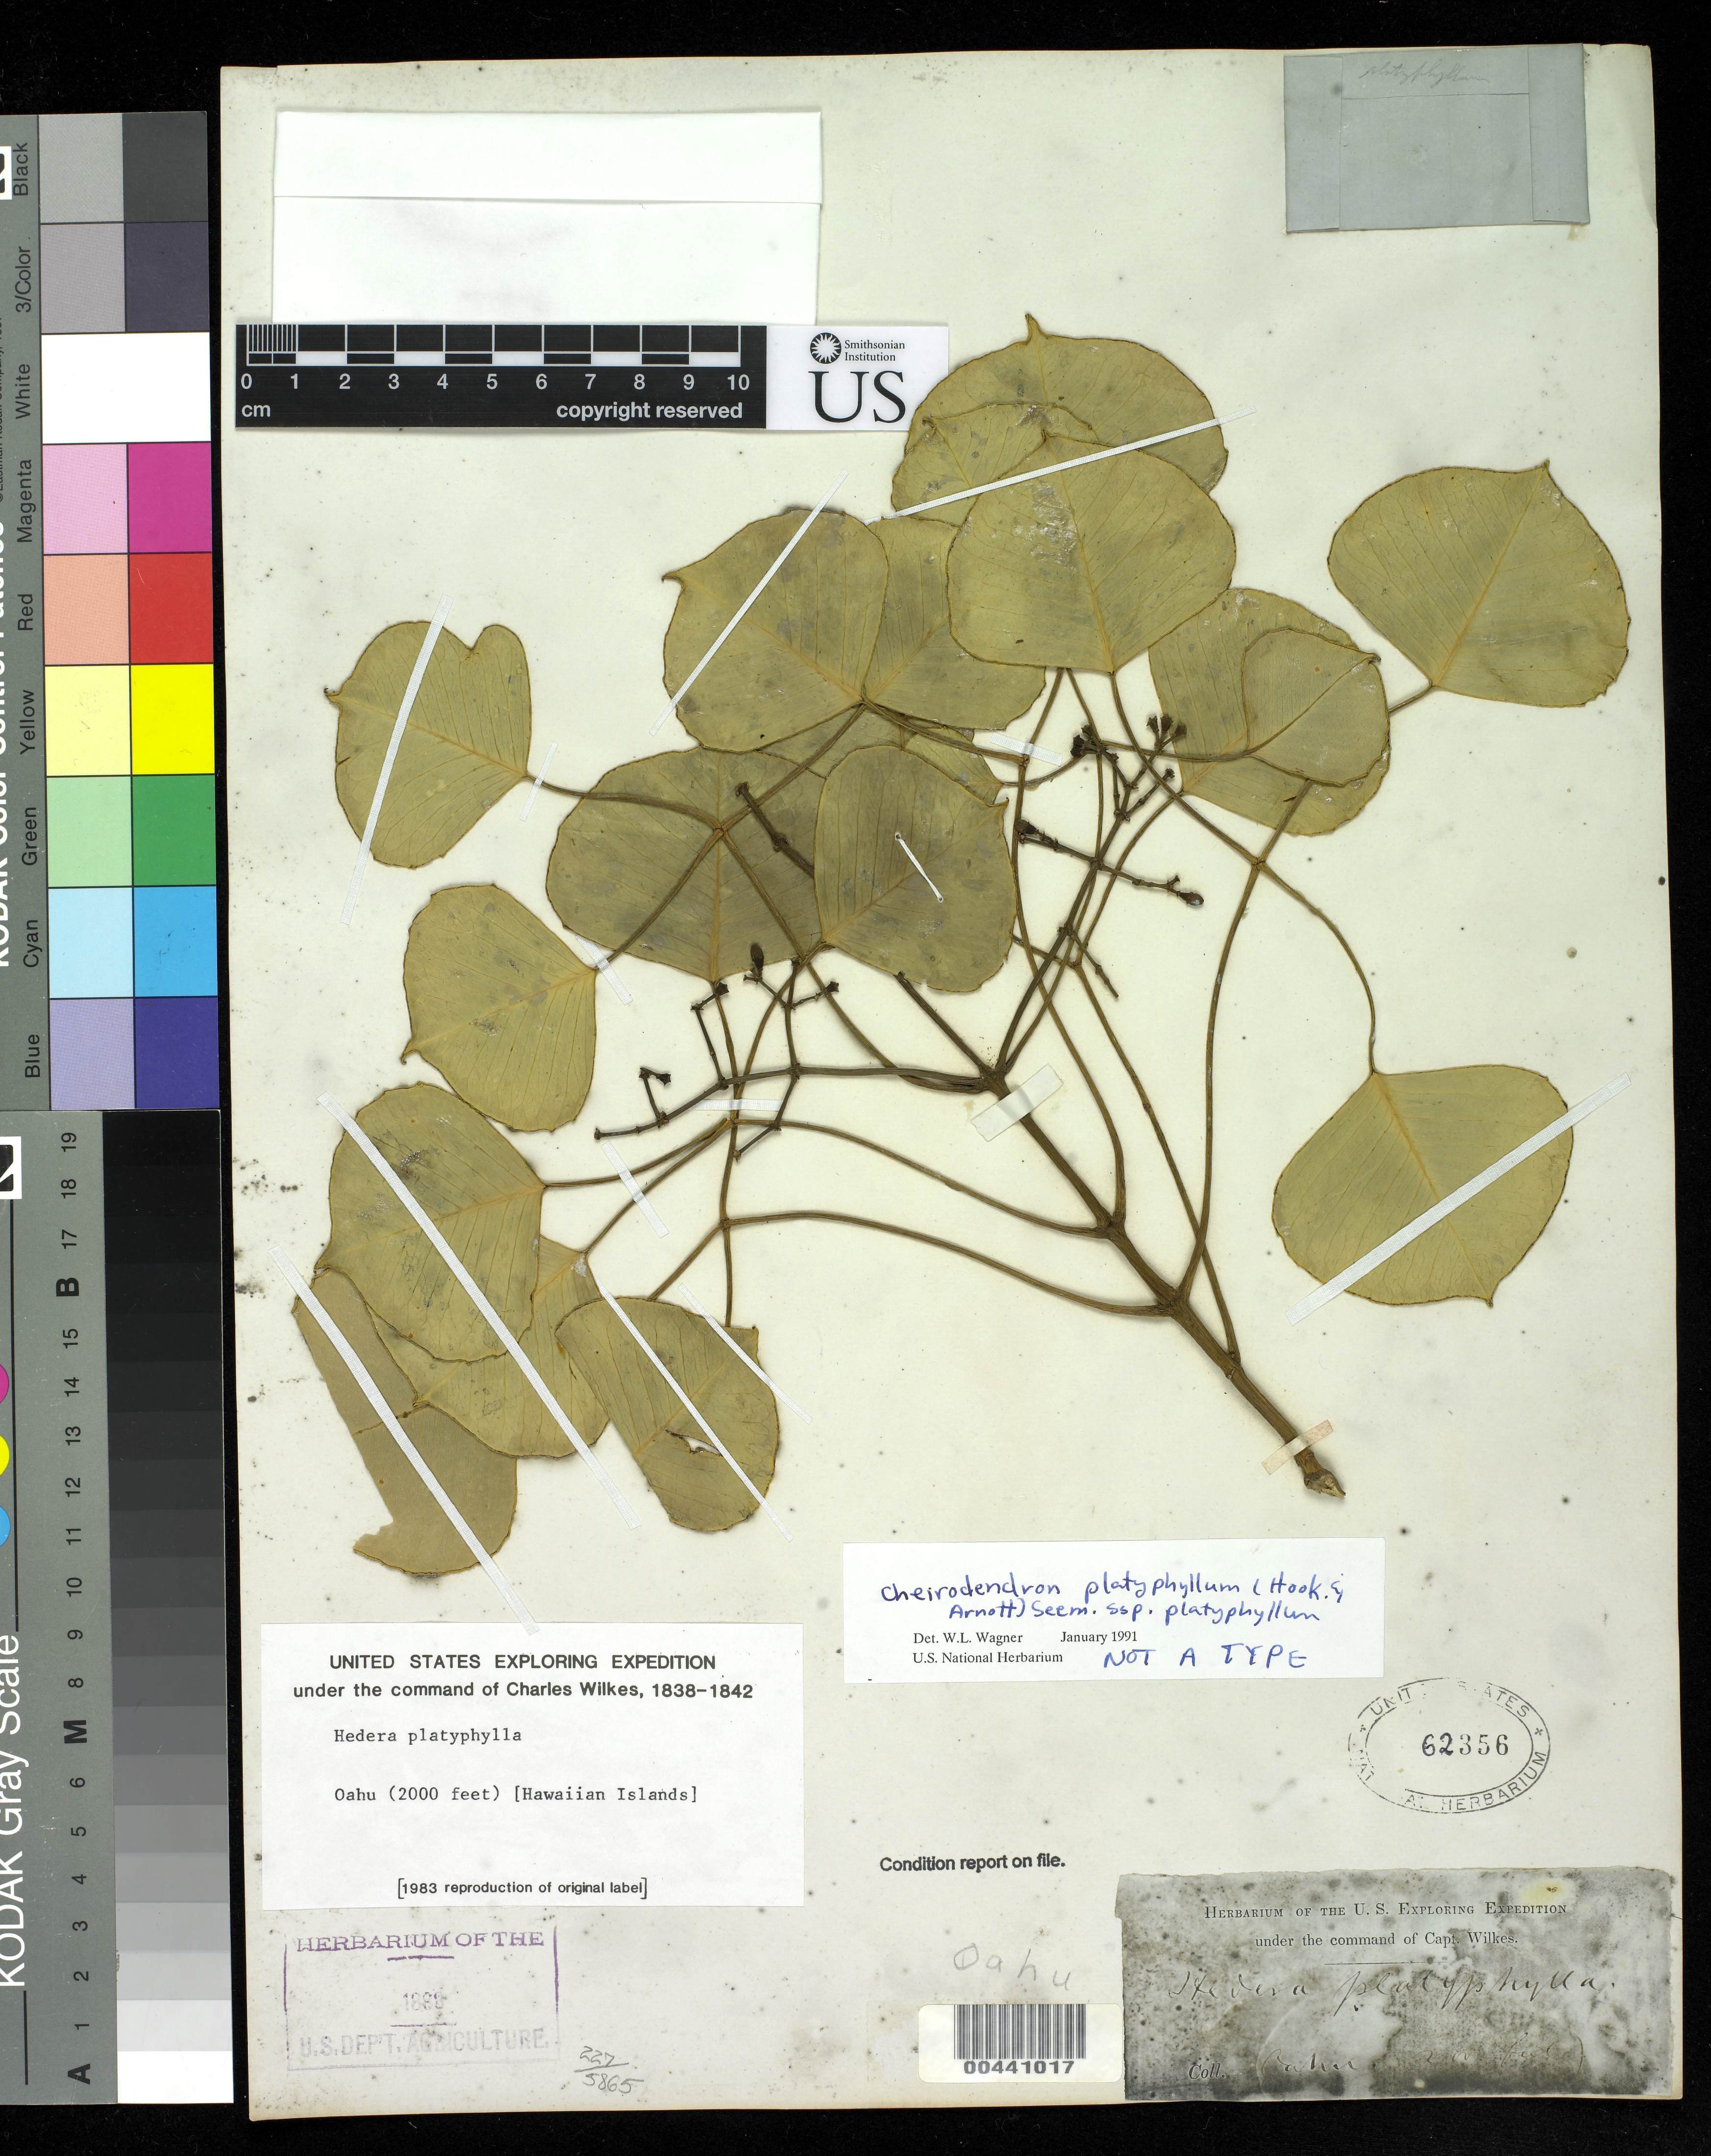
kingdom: Plantae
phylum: Tracheophyta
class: Magnoliopsida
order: Apiales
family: Araliaceae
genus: Cheirodendron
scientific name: Cheirodendron platyphyllum subsp. platyphyllum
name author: (Hook. & Arn.) Seem.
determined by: Wagner, W. L., (BOT), Smithsonian Institution - National Museum of Natural History (UNITED STATES)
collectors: Wilkes Explor. Exped. et al.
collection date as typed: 1838 to -- --- 1842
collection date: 1838/1842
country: United States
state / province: Hawaii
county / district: Honolulu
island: Oahu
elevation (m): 610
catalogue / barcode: US 62356